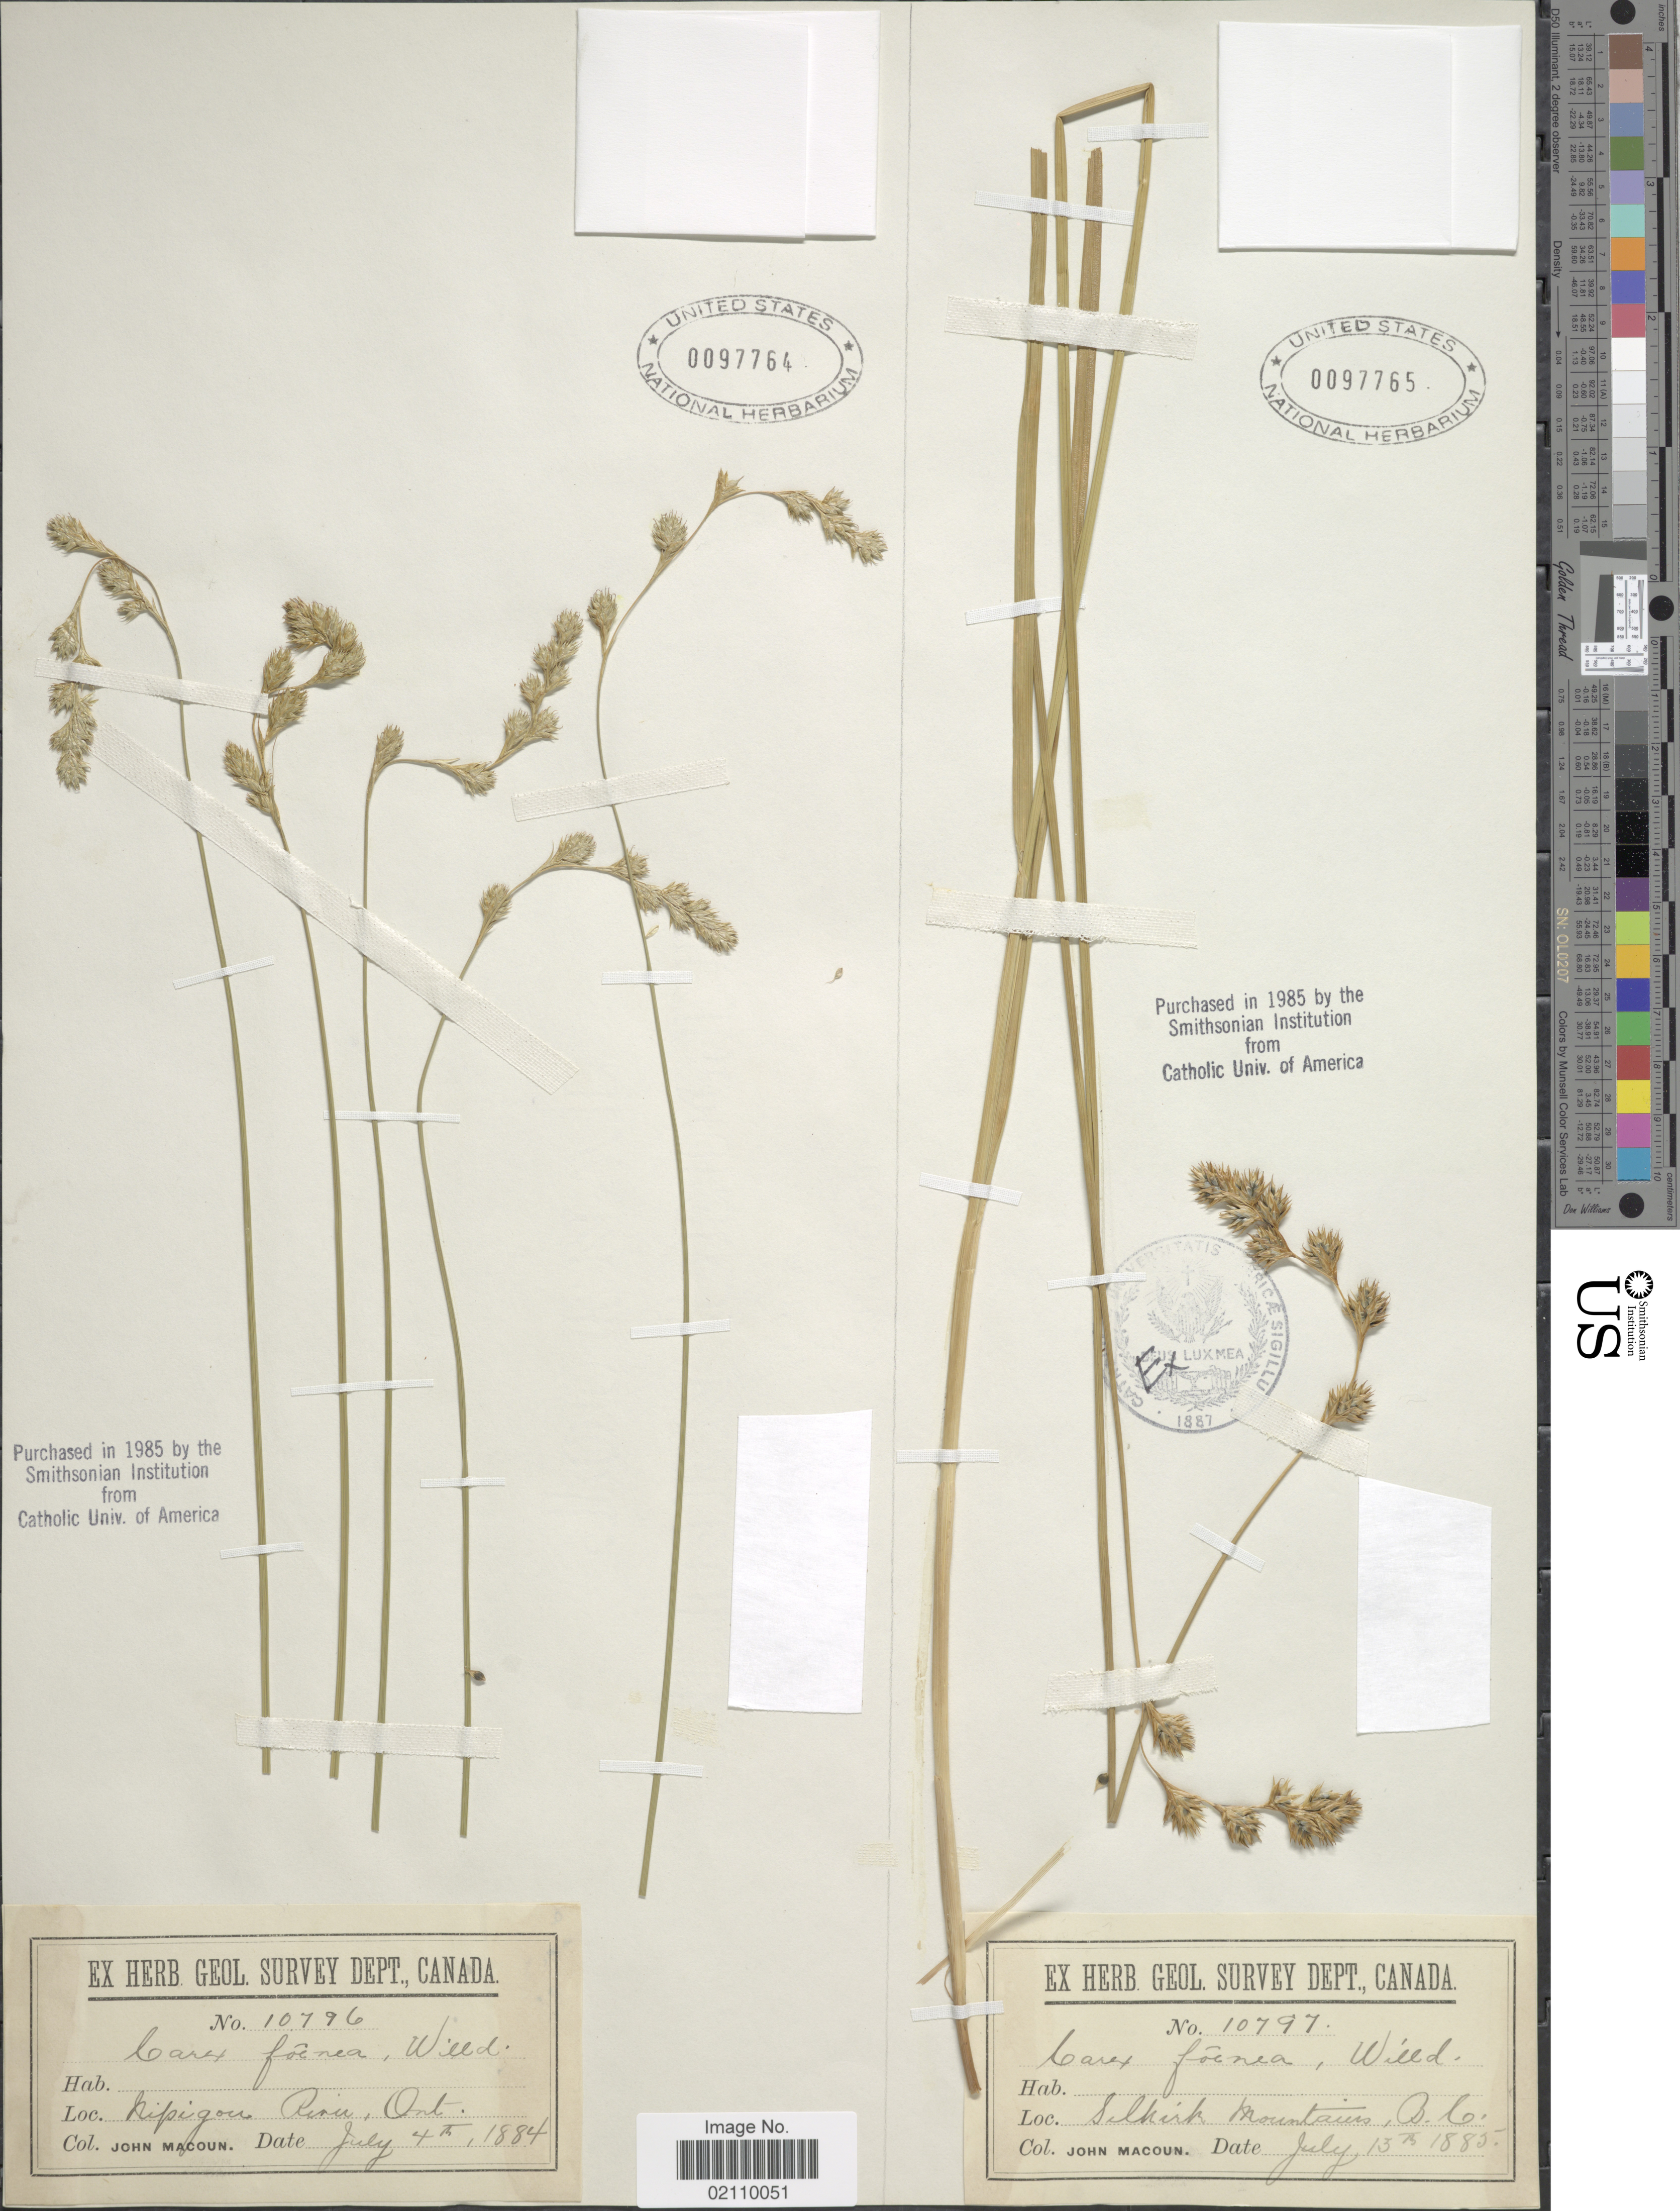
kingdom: Plantae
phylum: Tracheophyta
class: Liliopsida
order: Poales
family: Cyperaceae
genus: Carex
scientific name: Carex foenea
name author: Willd.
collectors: J. Macoun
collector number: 10796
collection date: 1884-07-04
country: Canada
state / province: Ontario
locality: Nipigon River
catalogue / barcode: US 97764